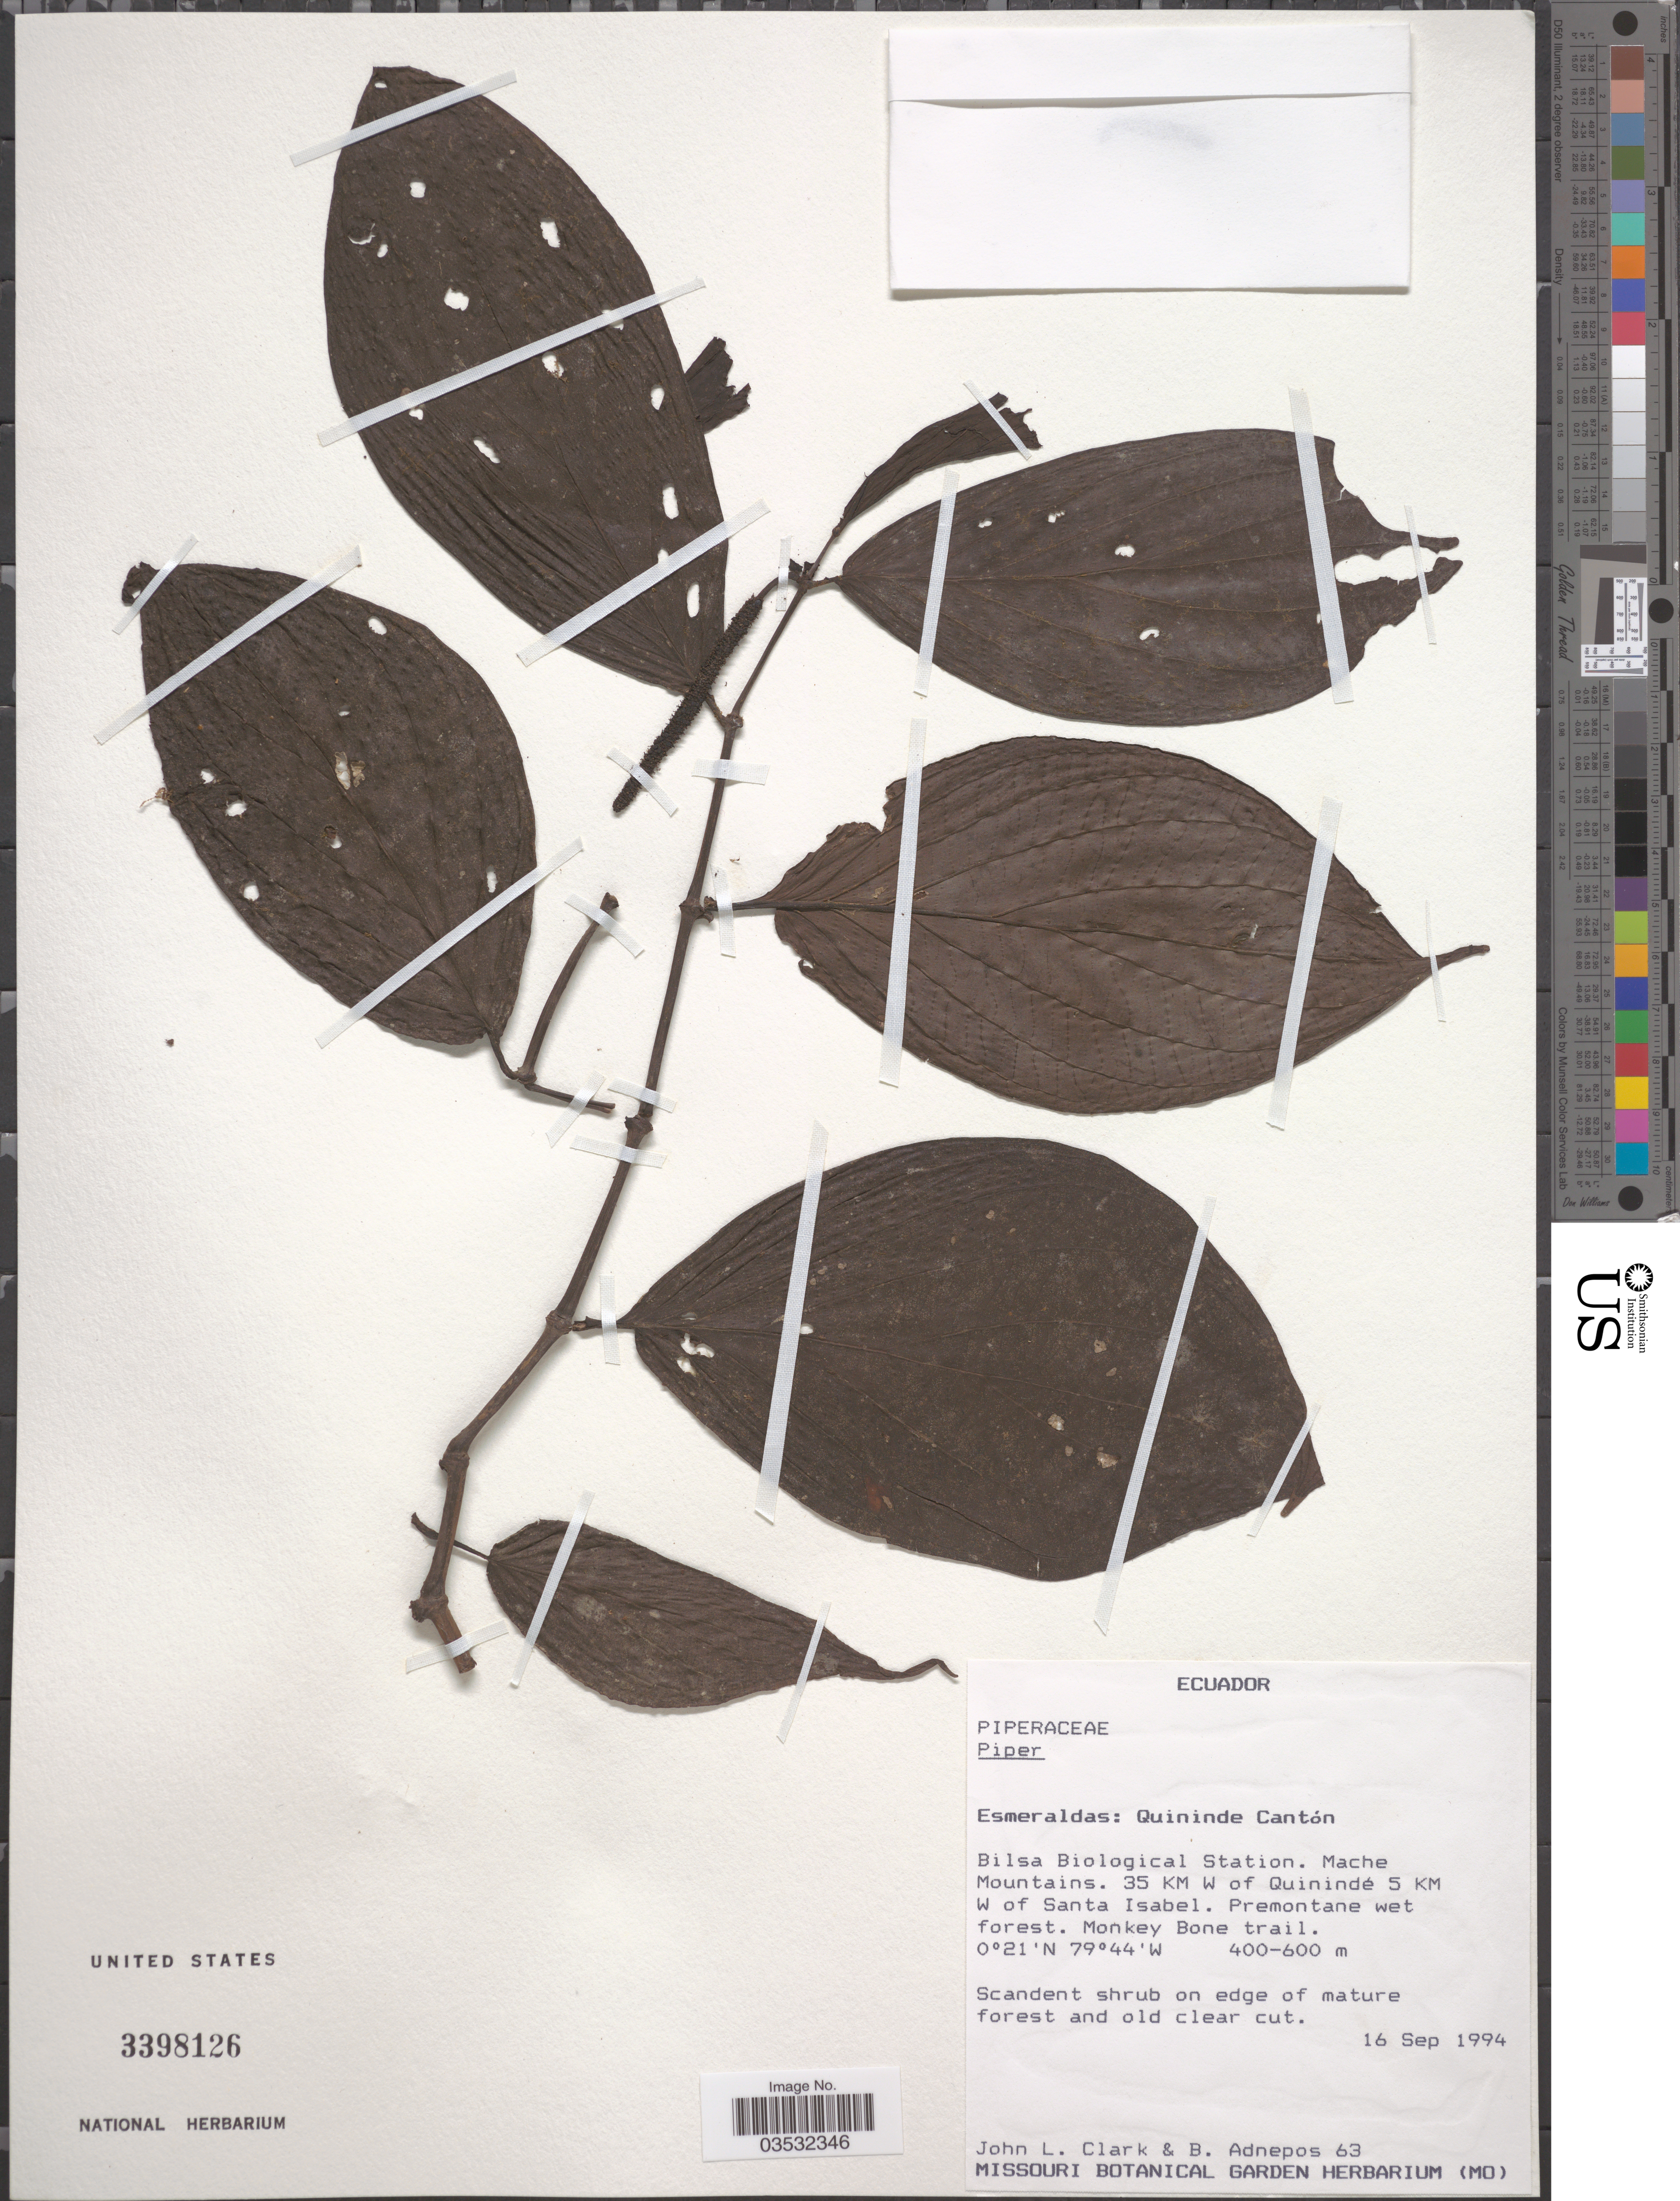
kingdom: Plantae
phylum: Tracheophyta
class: Magnoliopsida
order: Piperales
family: Piperaceae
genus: Piper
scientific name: Piper sp.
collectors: J. L. Clark & B. Adnepos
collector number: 63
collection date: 1994-09-16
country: Ecuador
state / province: Esmeraldas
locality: Quininde Cantón. Bilsa Biological Station. Mache Mountains, 35 KM W of Quinindé 5 KM W of Santa Isabel. Premontane wet forest. Monkey Bone trail.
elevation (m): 400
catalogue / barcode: US 3398126